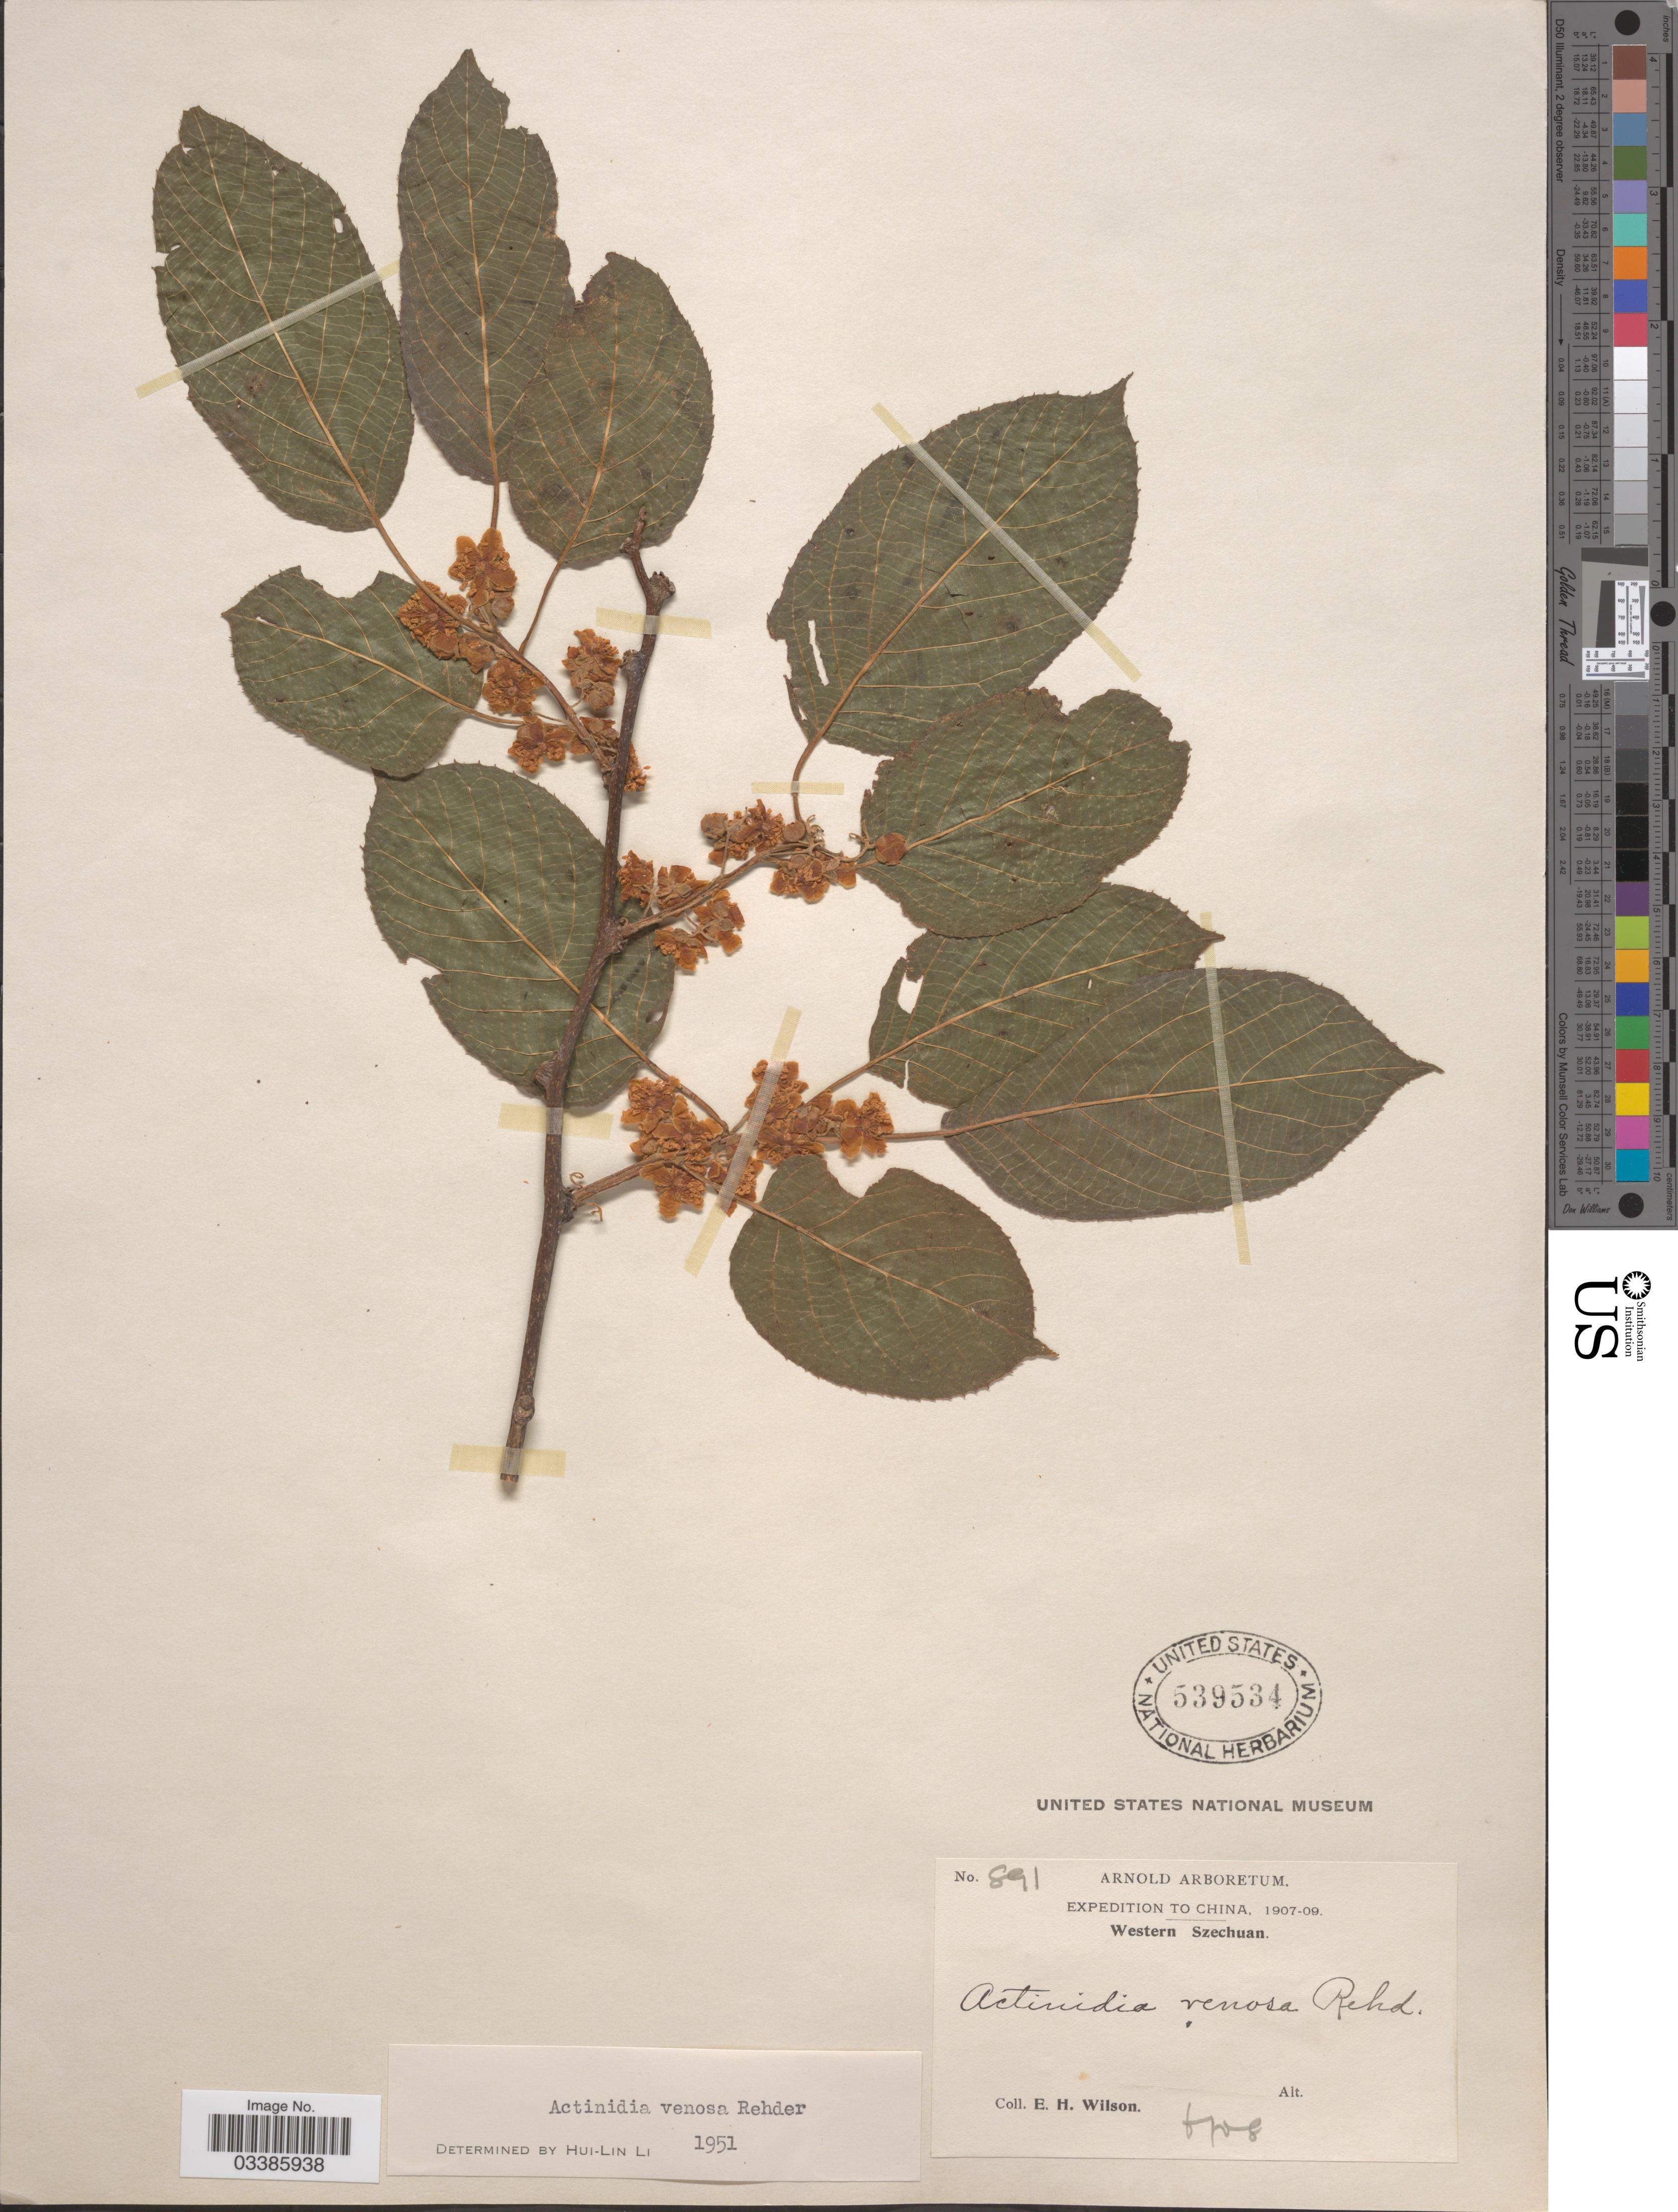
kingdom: Plantae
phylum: Tracheophyta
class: Magnoliopsida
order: Ericales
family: Actinidiaceae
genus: Actinidia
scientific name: Actinidia venosa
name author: Rehder in Sarg.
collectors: E. Wilson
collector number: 891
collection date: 1908-06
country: China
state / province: Sichuan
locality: Western Szechuan.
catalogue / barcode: US 539534